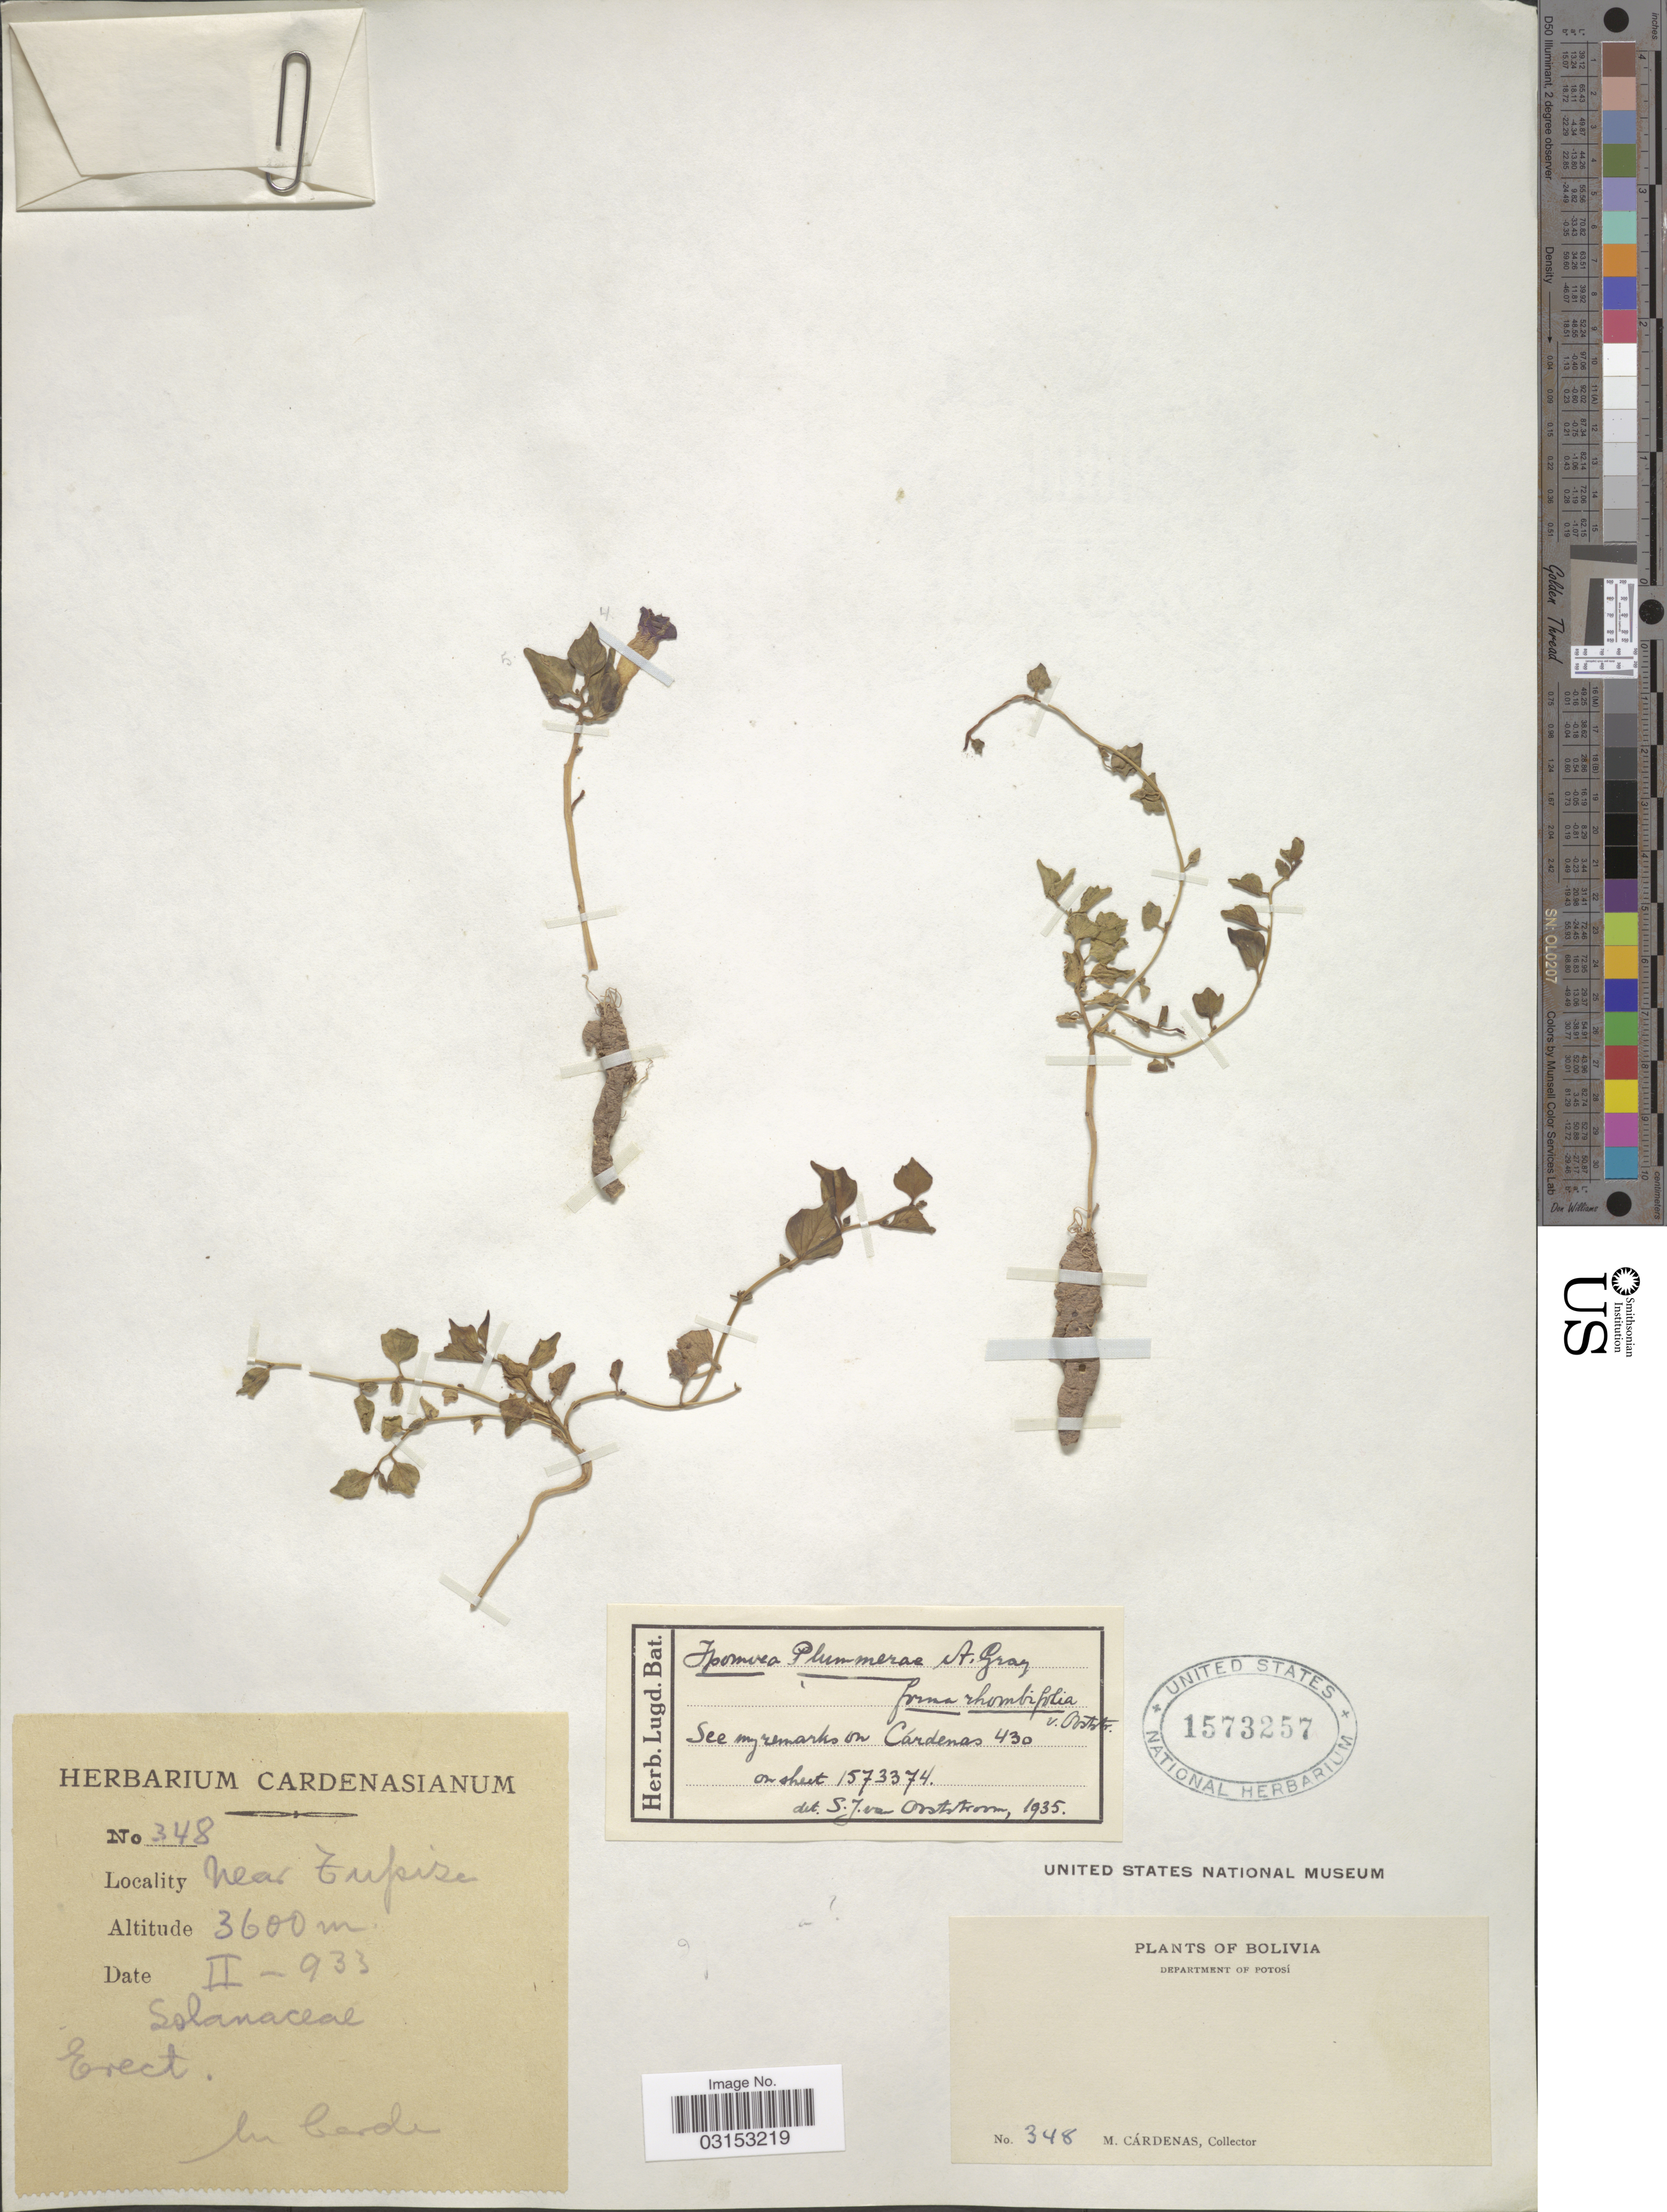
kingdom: Plantae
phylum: Tracheophyta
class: Magnoliopsida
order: Solanales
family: Convolvulaceae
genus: Ipomoea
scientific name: Ipomoea plummerae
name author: A. Gray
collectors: M. Cárdenas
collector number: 348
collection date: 1933-02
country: Bolivia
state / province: Potosi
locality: Department of Potosi, Near Tupiza.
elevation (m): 3600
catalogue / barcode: US 1573257